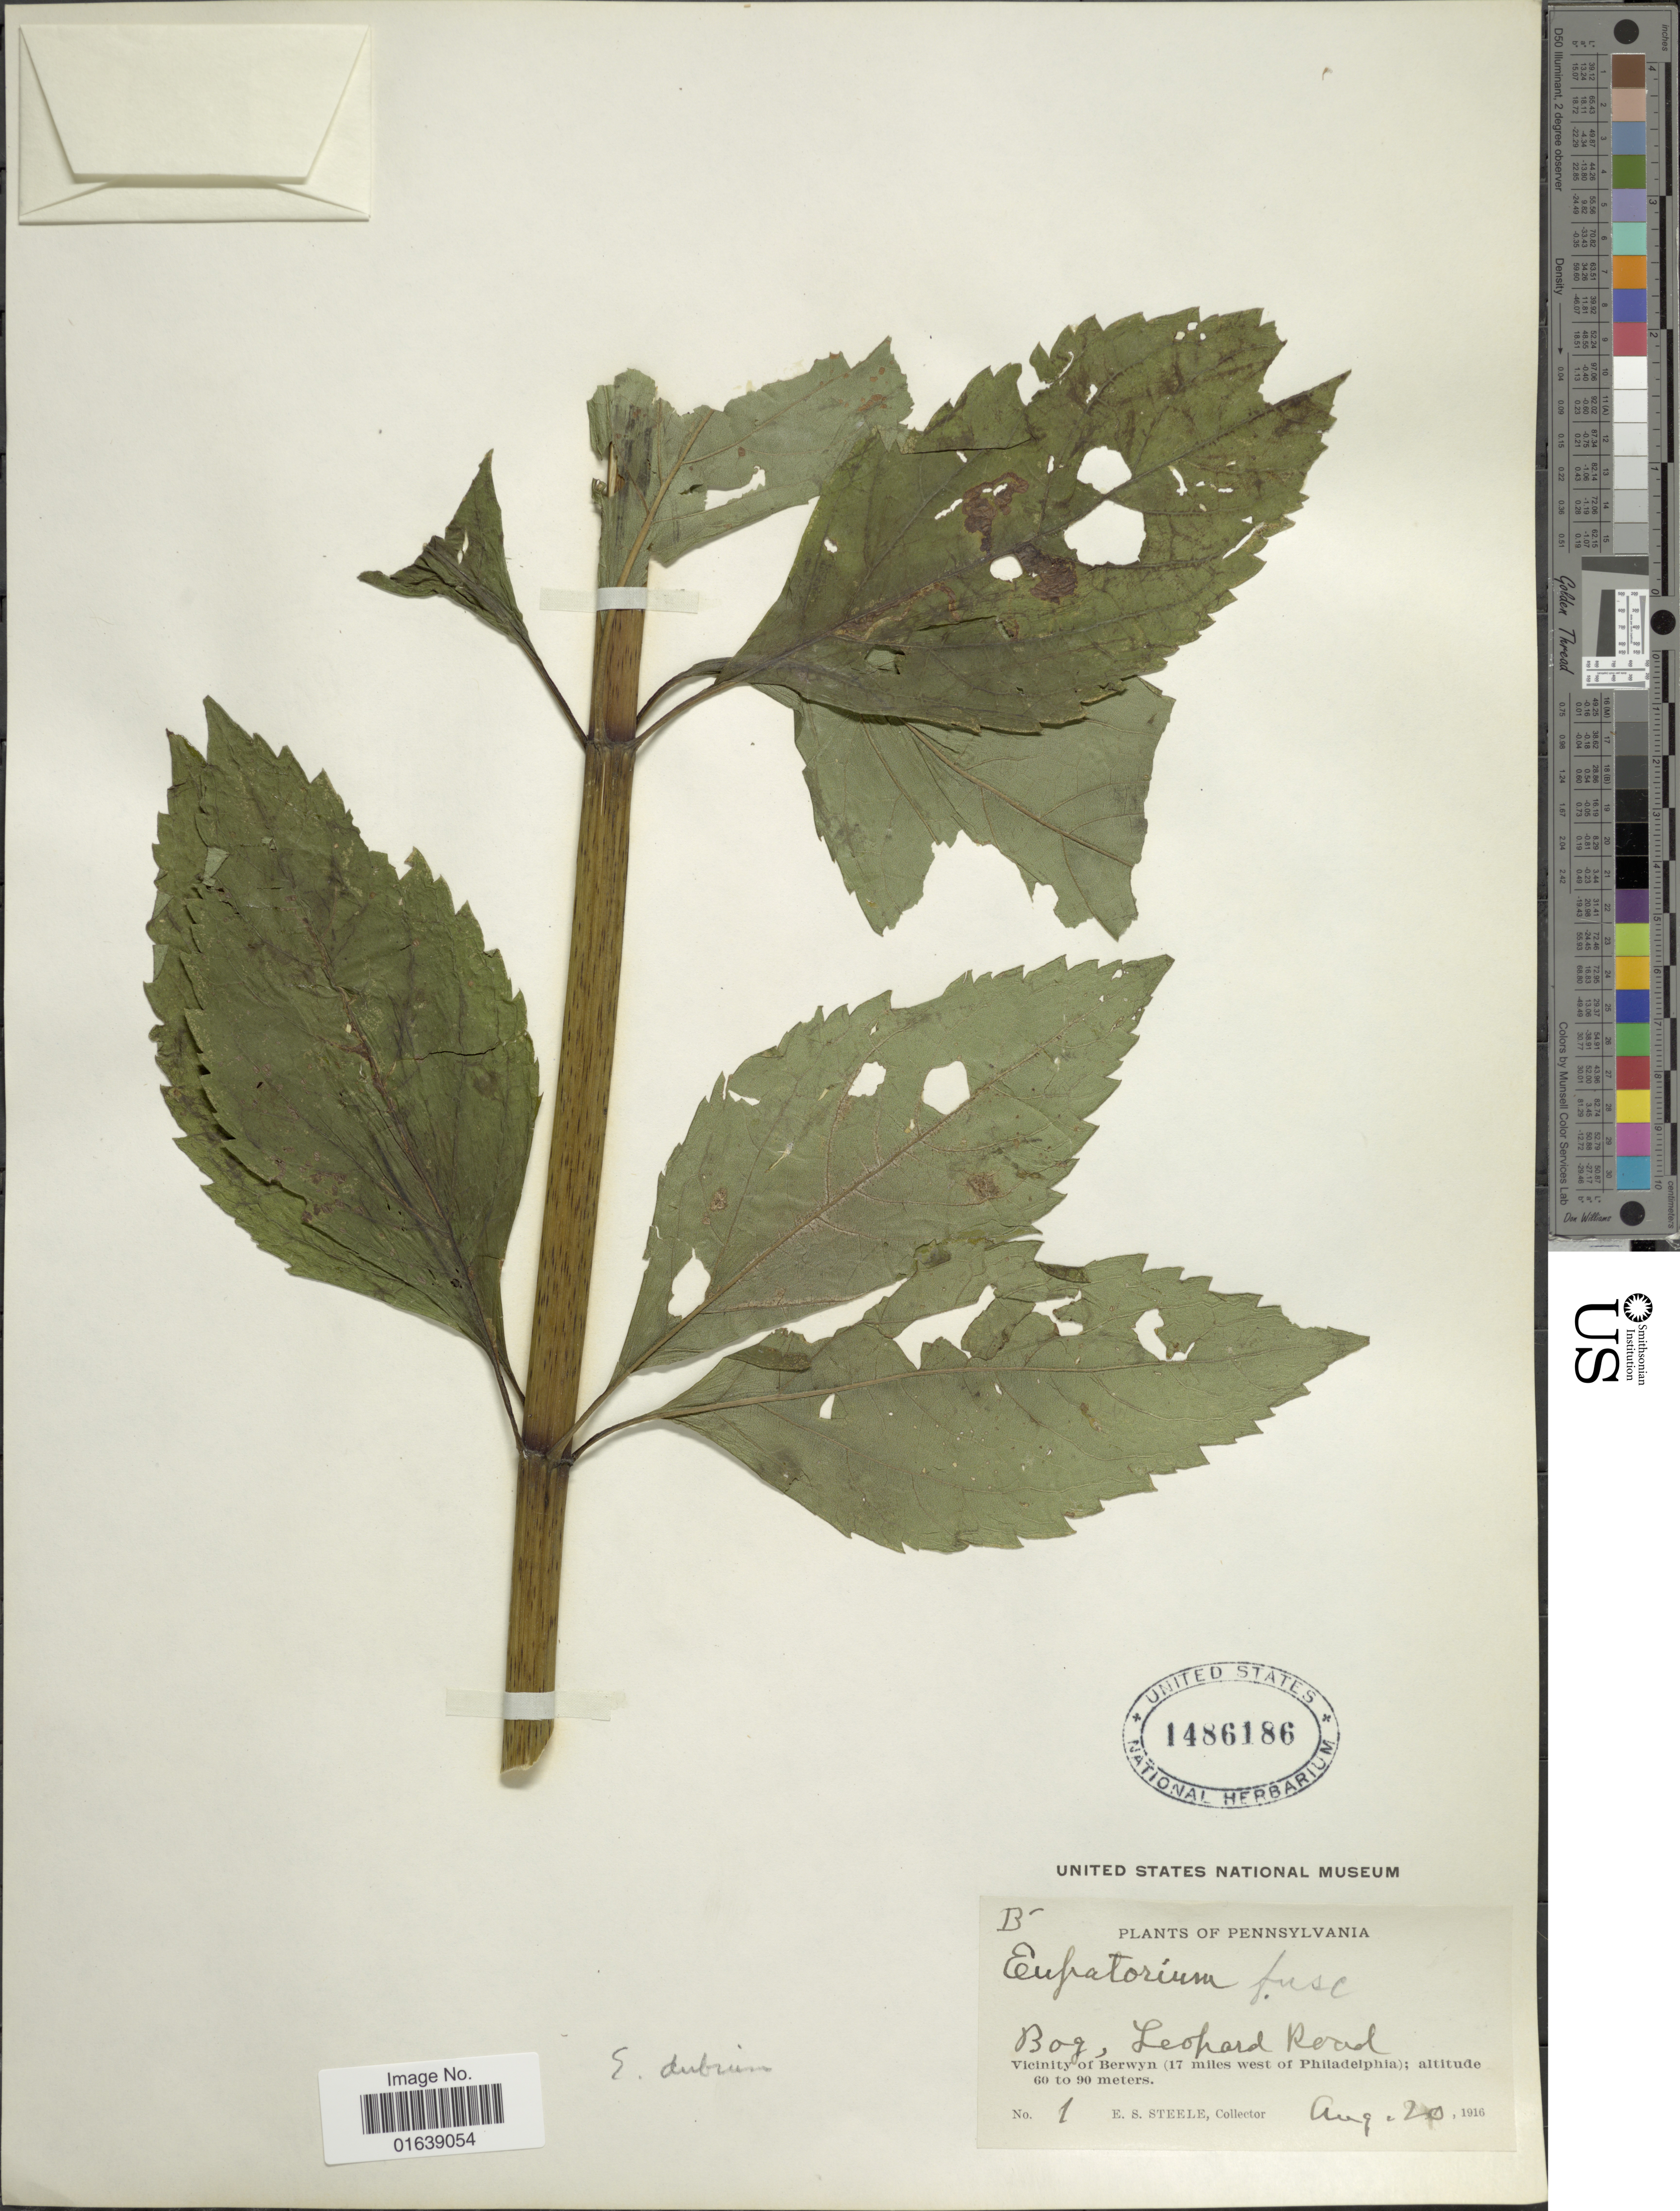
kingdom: Plantae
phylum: Tracheophyta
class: Magnoliopsida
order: Asterales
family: Asteraceae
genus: Eupatorium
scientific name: Eupatorium dubium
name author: Willd. ex Poir.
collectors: E. Steele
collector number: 1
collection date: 1916-08-20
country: United States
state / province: Pennsylvania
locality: Pennsylvania. Bog, leopard Road. Vicinity of Berwyn (17 miles west of Philadelphia)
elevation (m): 60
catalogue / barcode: US 1486186